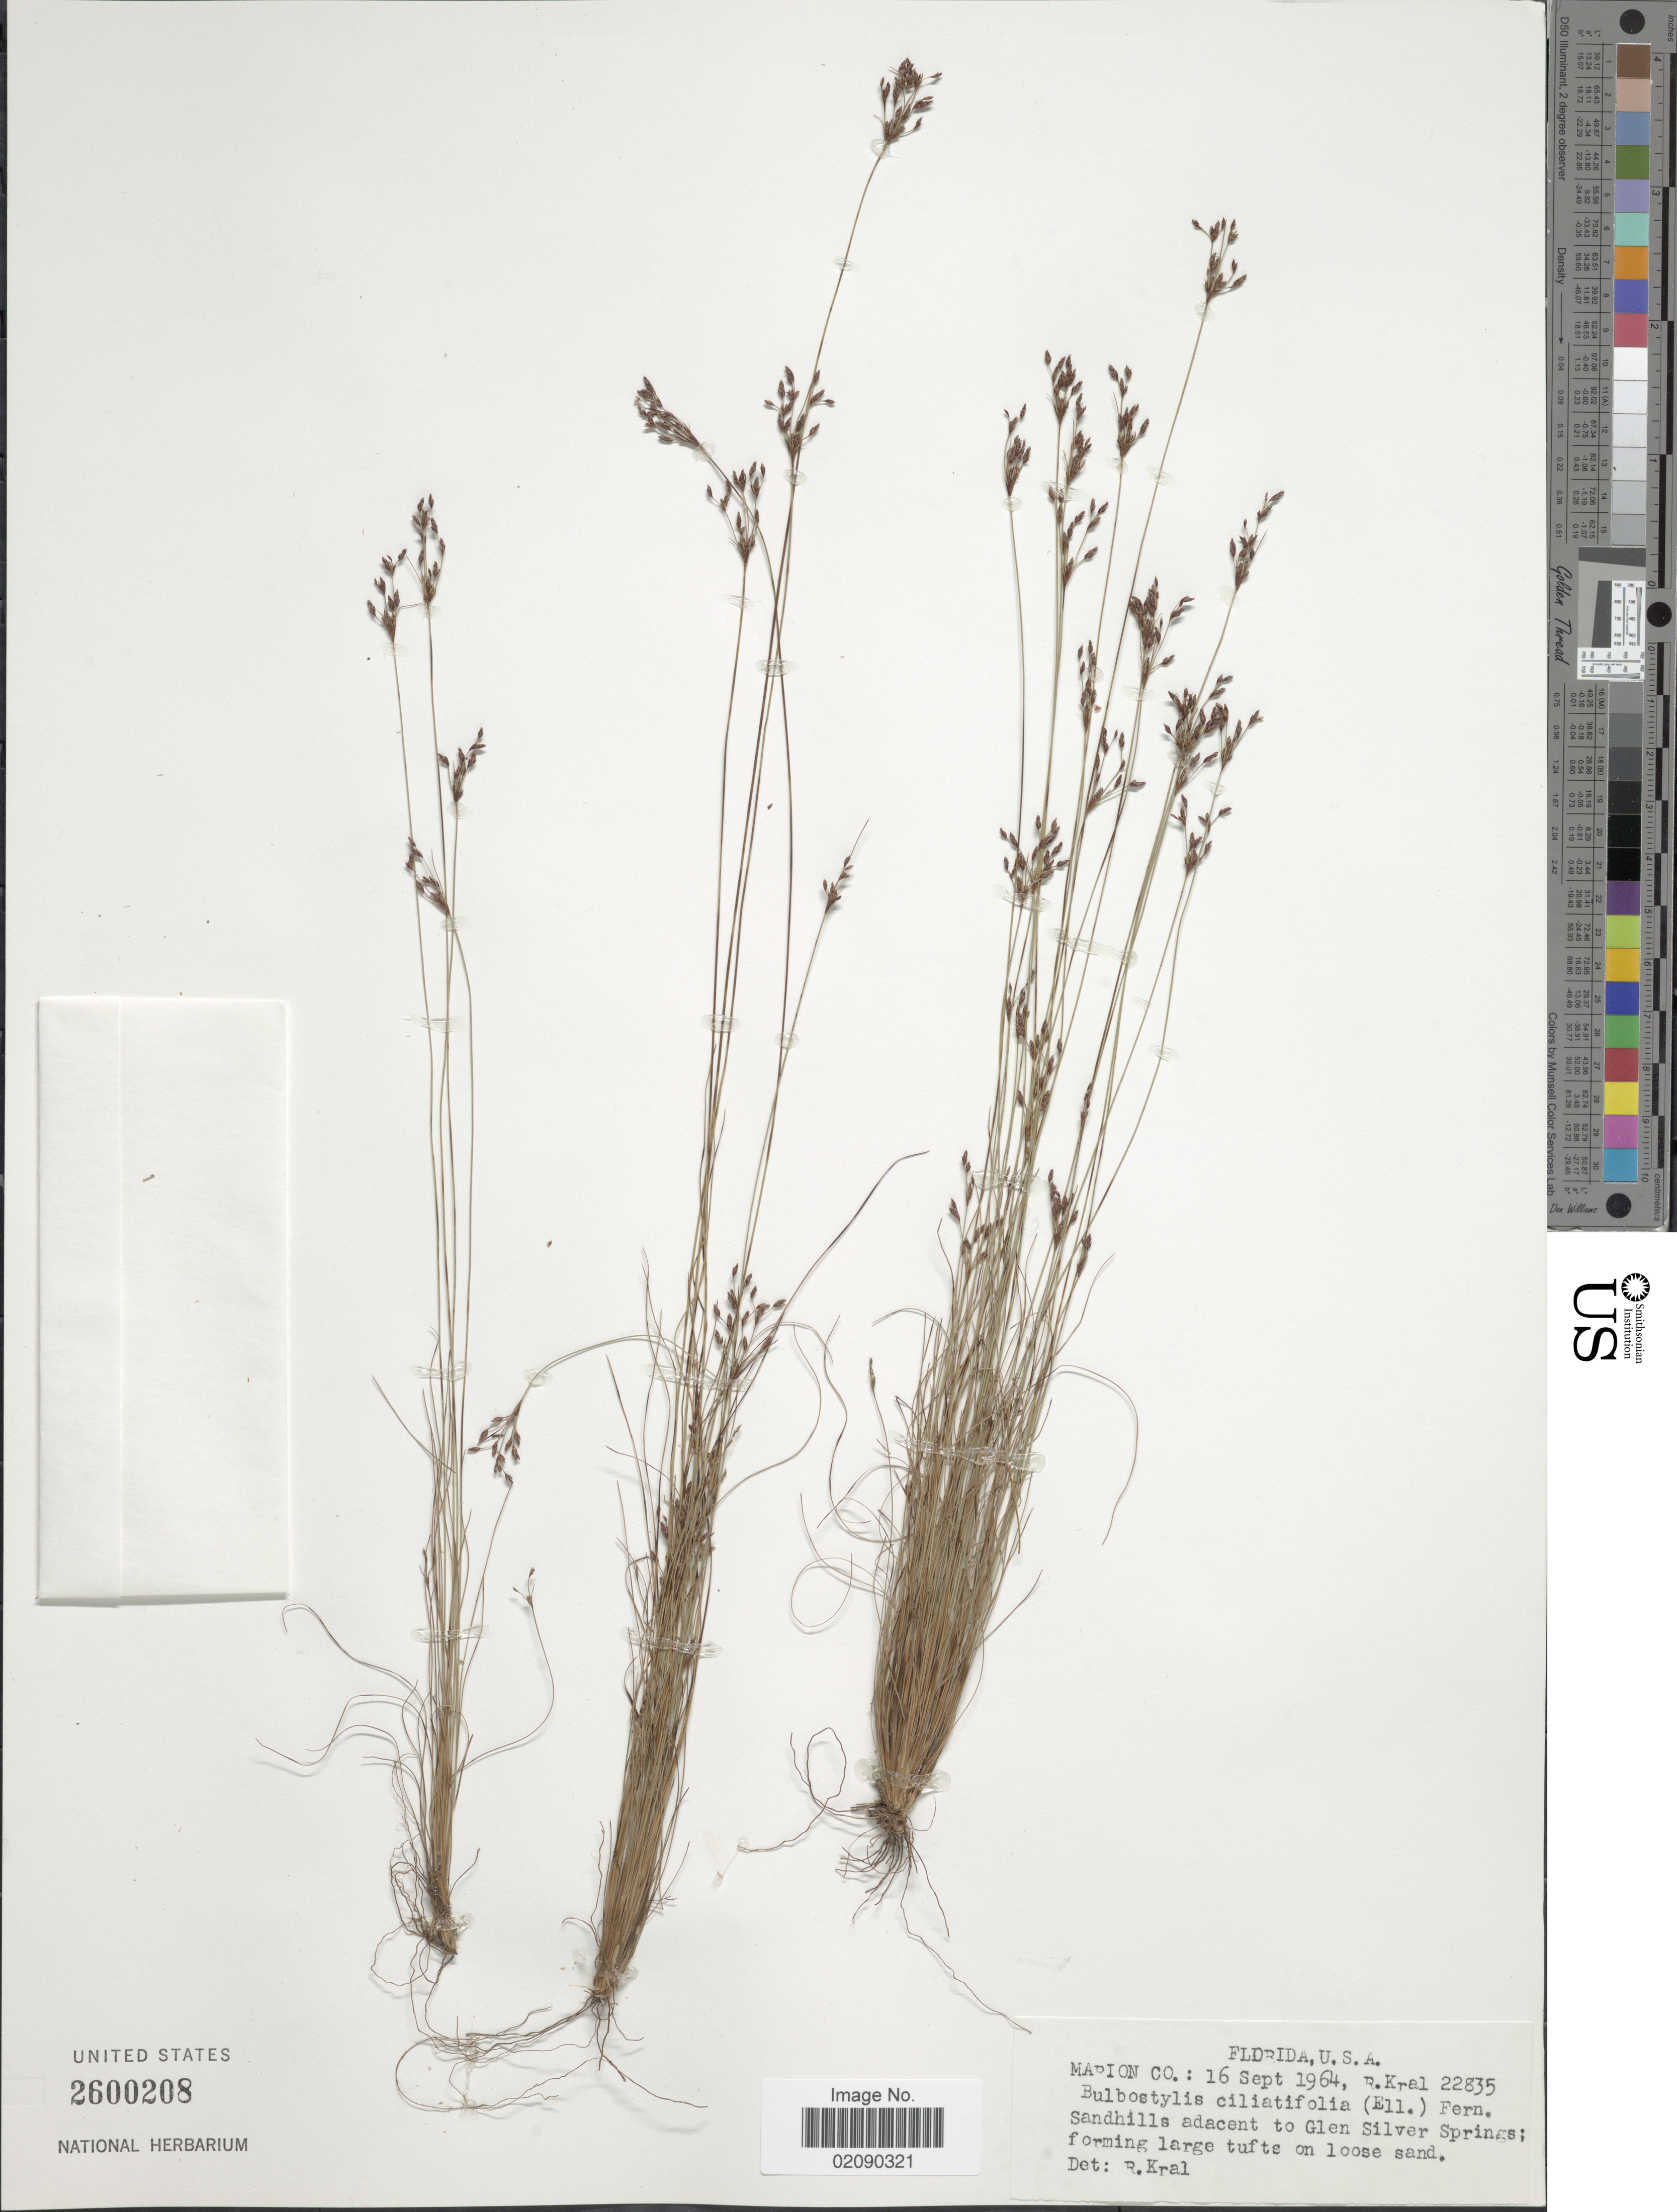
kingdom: Plantae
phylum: Tracheophyta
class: Liliopsida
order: Poales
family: Cyperaceae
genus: Bulbostylis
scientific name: Bulbostylis ciliatifolia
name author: (Elliott) Fernald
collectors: R. Kral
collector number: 22835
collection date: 1964-09-16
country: United States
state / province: Florida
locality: Marion Co. adacent to Glen Silver Springs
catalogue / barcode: US 2600208